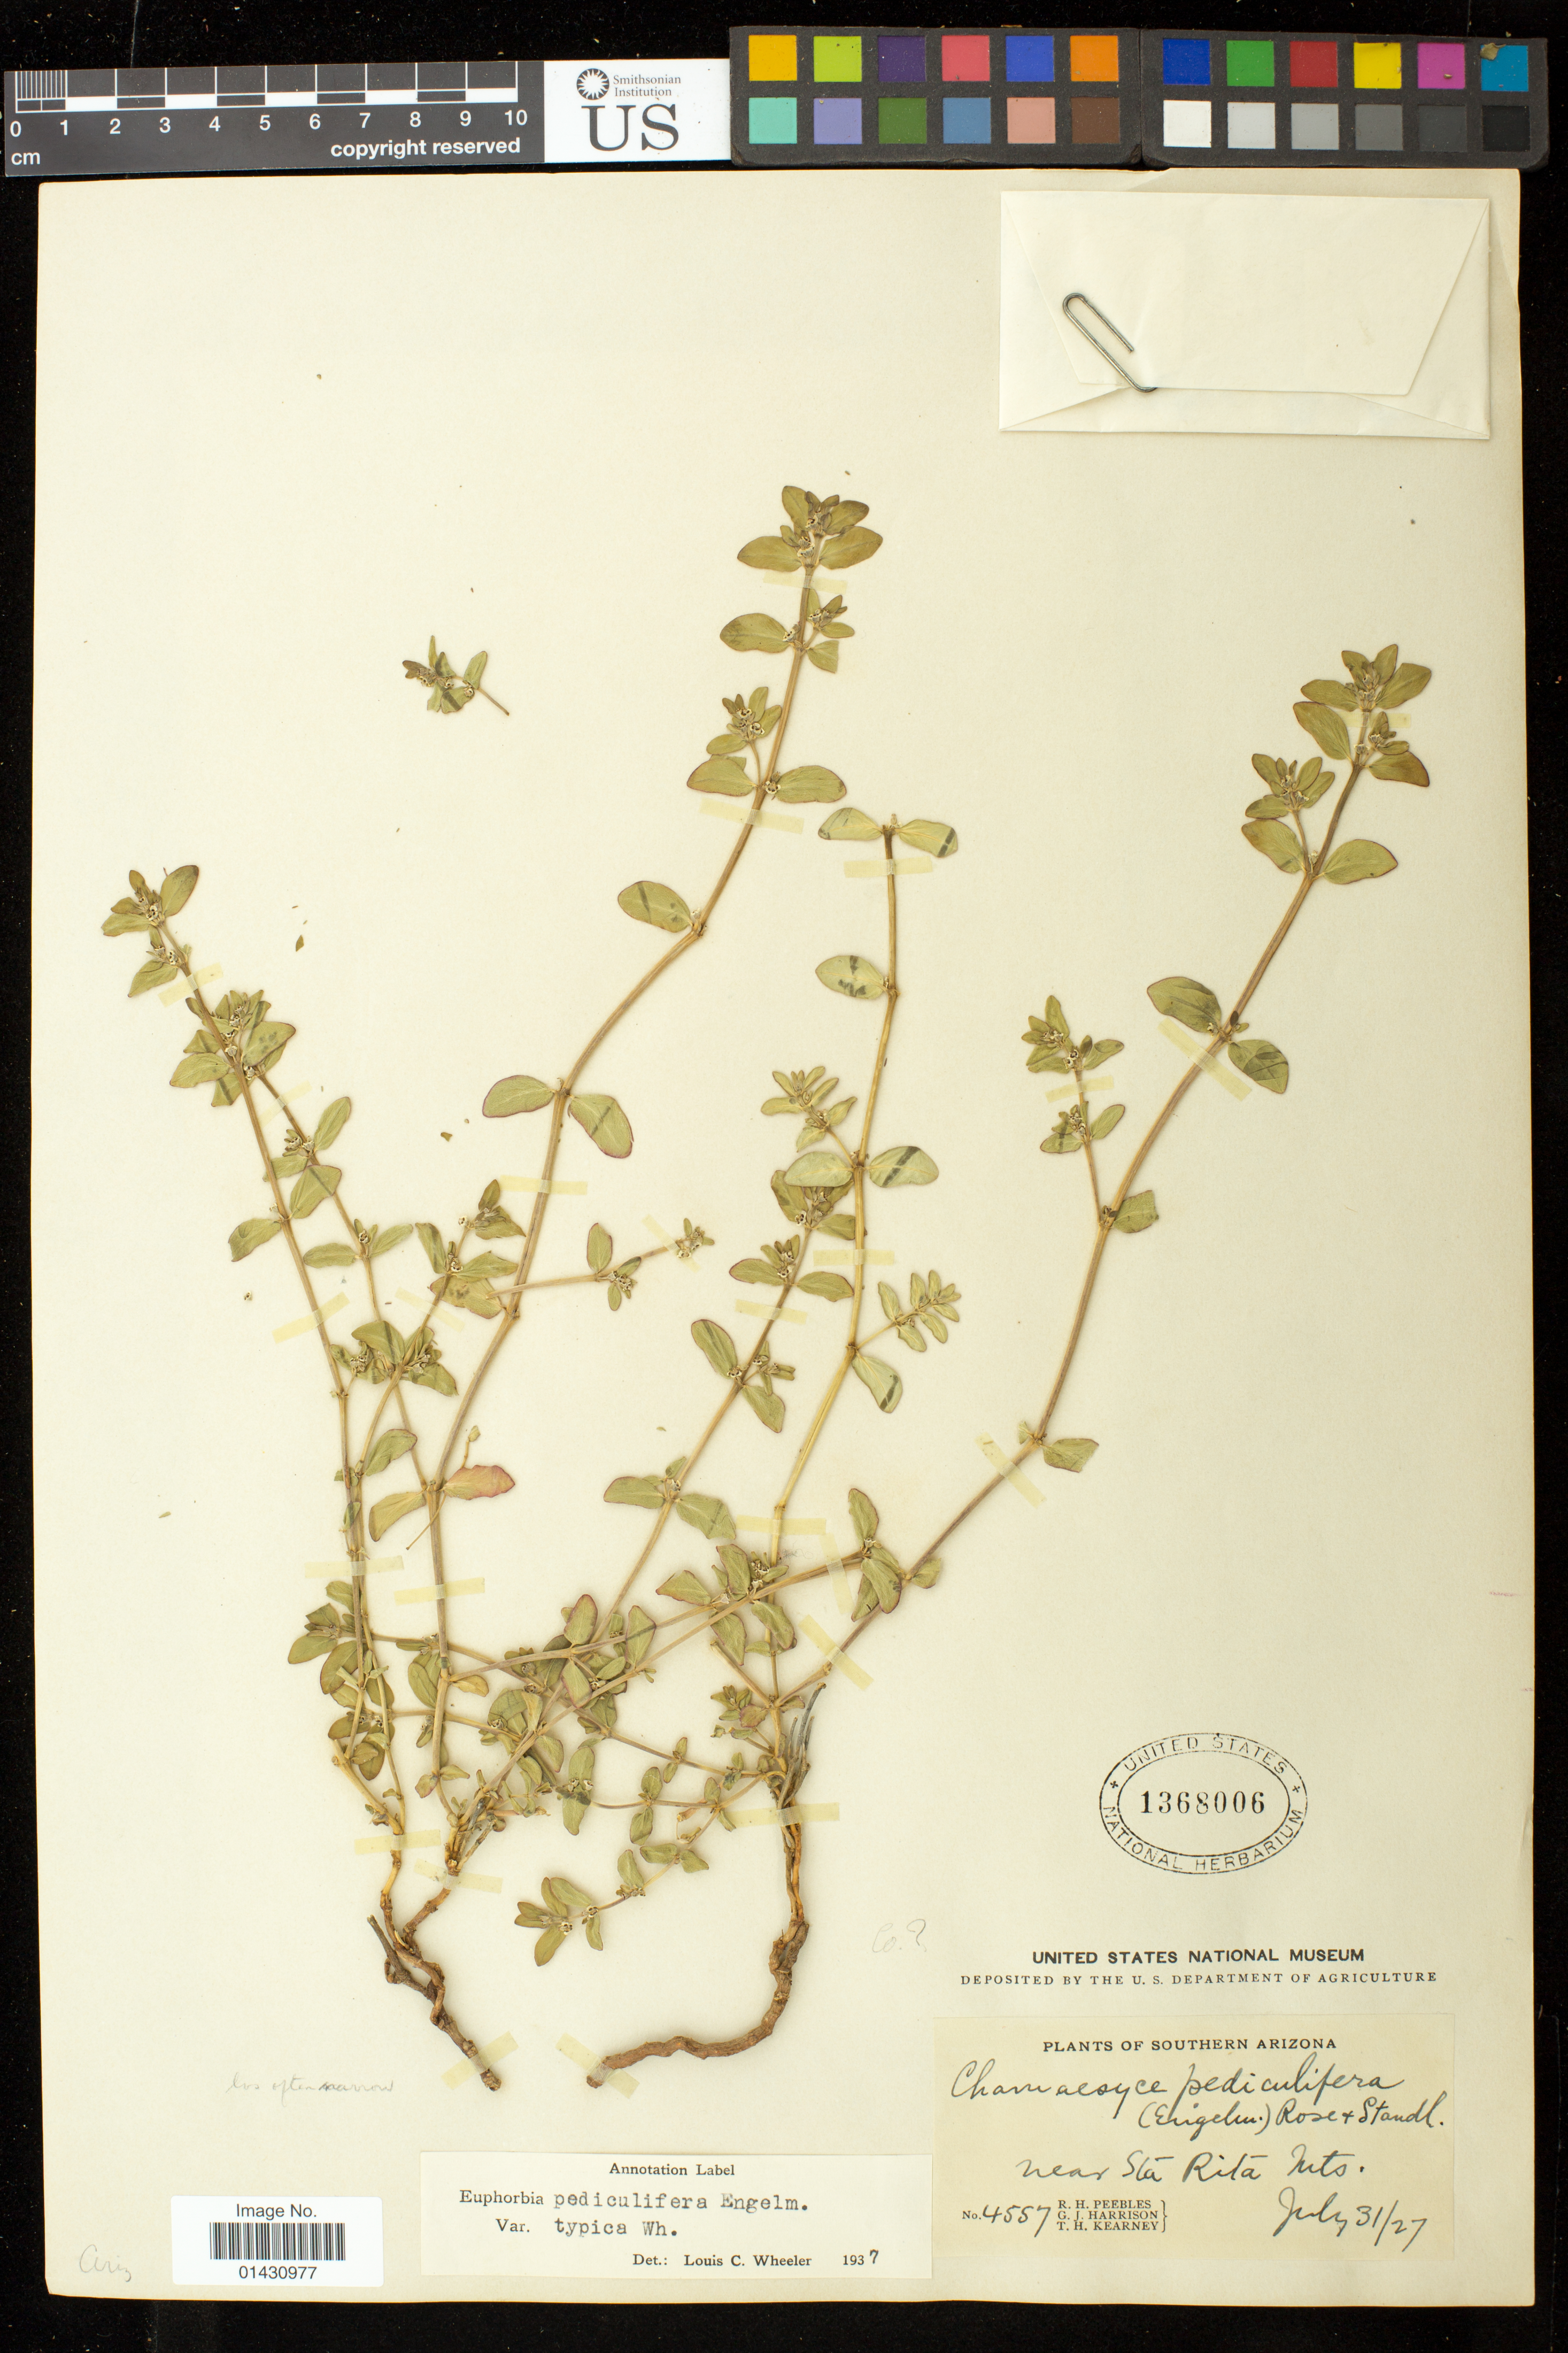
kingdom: Plantae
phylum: Tracheophyta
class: Magnoliopsida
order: Malpighiales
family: Euphorbiaceae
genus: Euphorbia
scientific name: Euphorbia pediculifera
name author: Engelm.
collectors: R. H. Peebles, G. J. Harrison & T. H. Kearney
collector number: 4557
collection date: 1927-07-31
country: United States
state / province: Arizona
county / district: Santa Cruz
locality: Near Sta Rita Mts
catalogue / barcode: US 1368006